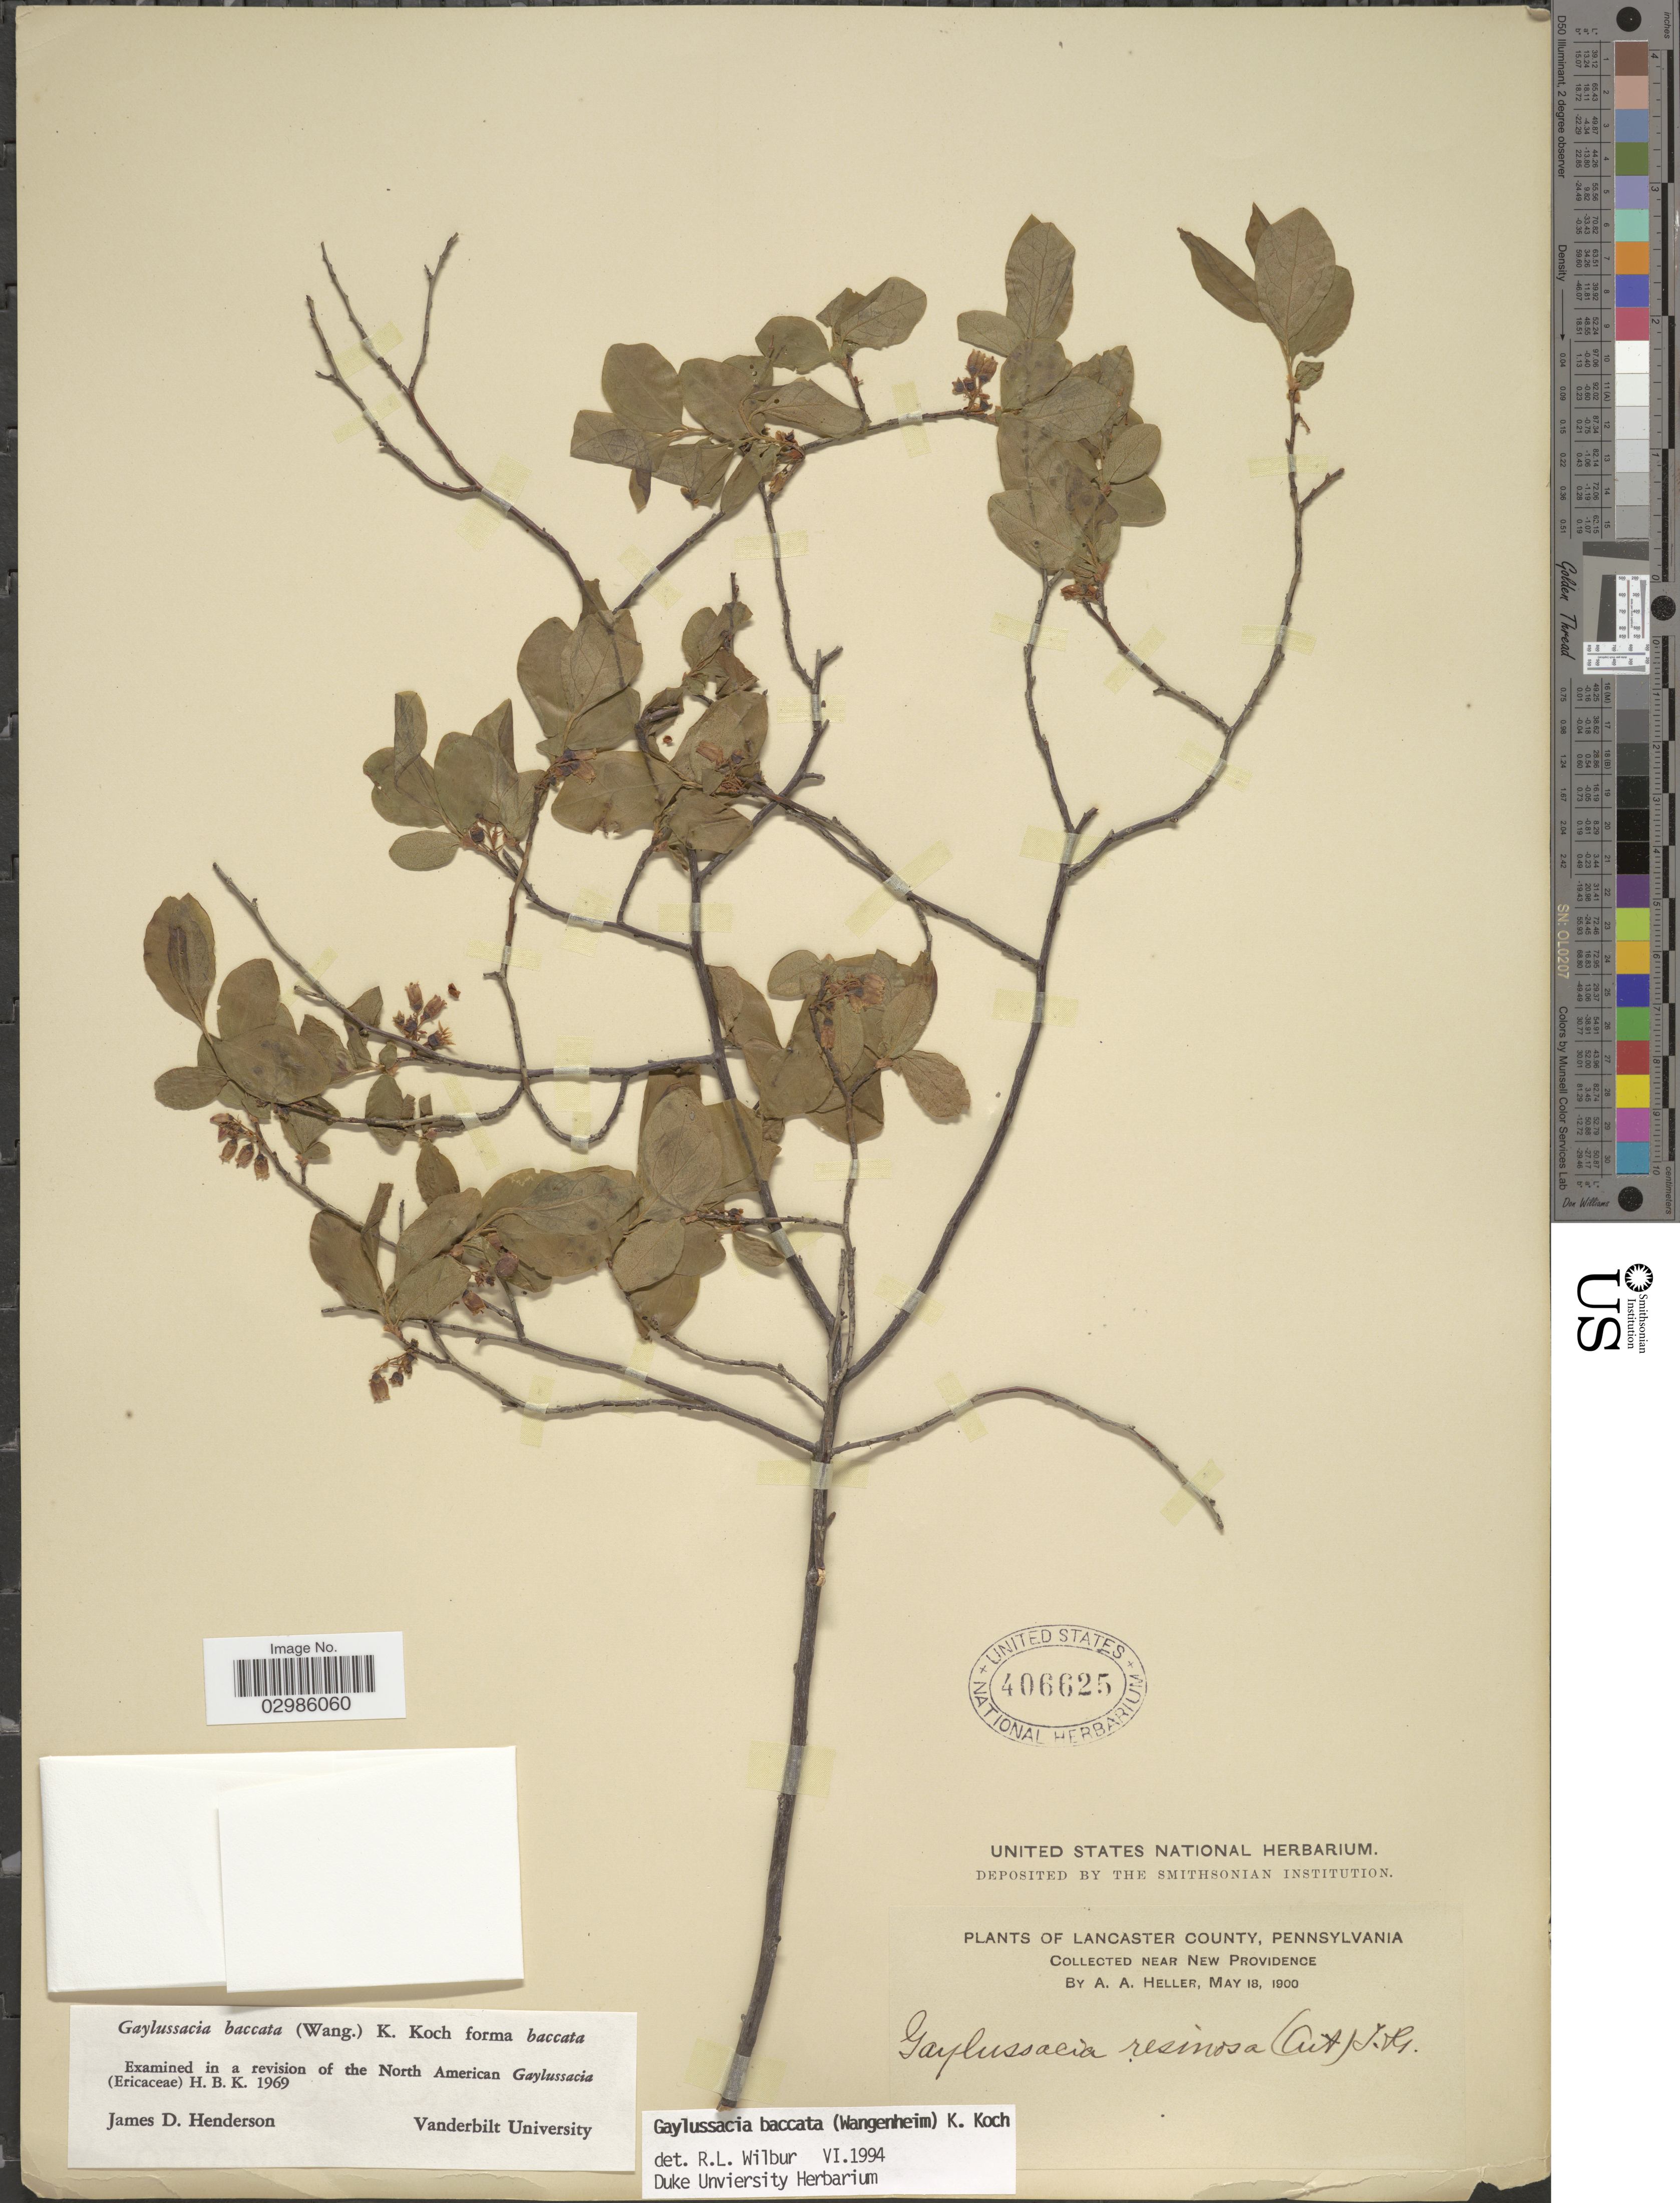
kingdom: Plantae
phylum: Tracheophyta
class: Magnoliopsida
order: Ericales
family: Ericaceae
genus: Gaylussacia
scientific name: Gaylussacia baccata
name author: (Wangenh.) K. Koch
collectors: A. A. Heller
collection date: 1900-05-18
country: United States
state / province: Pennsylvania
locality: Lancaster County. Near New Providence.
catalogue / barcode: US 406625